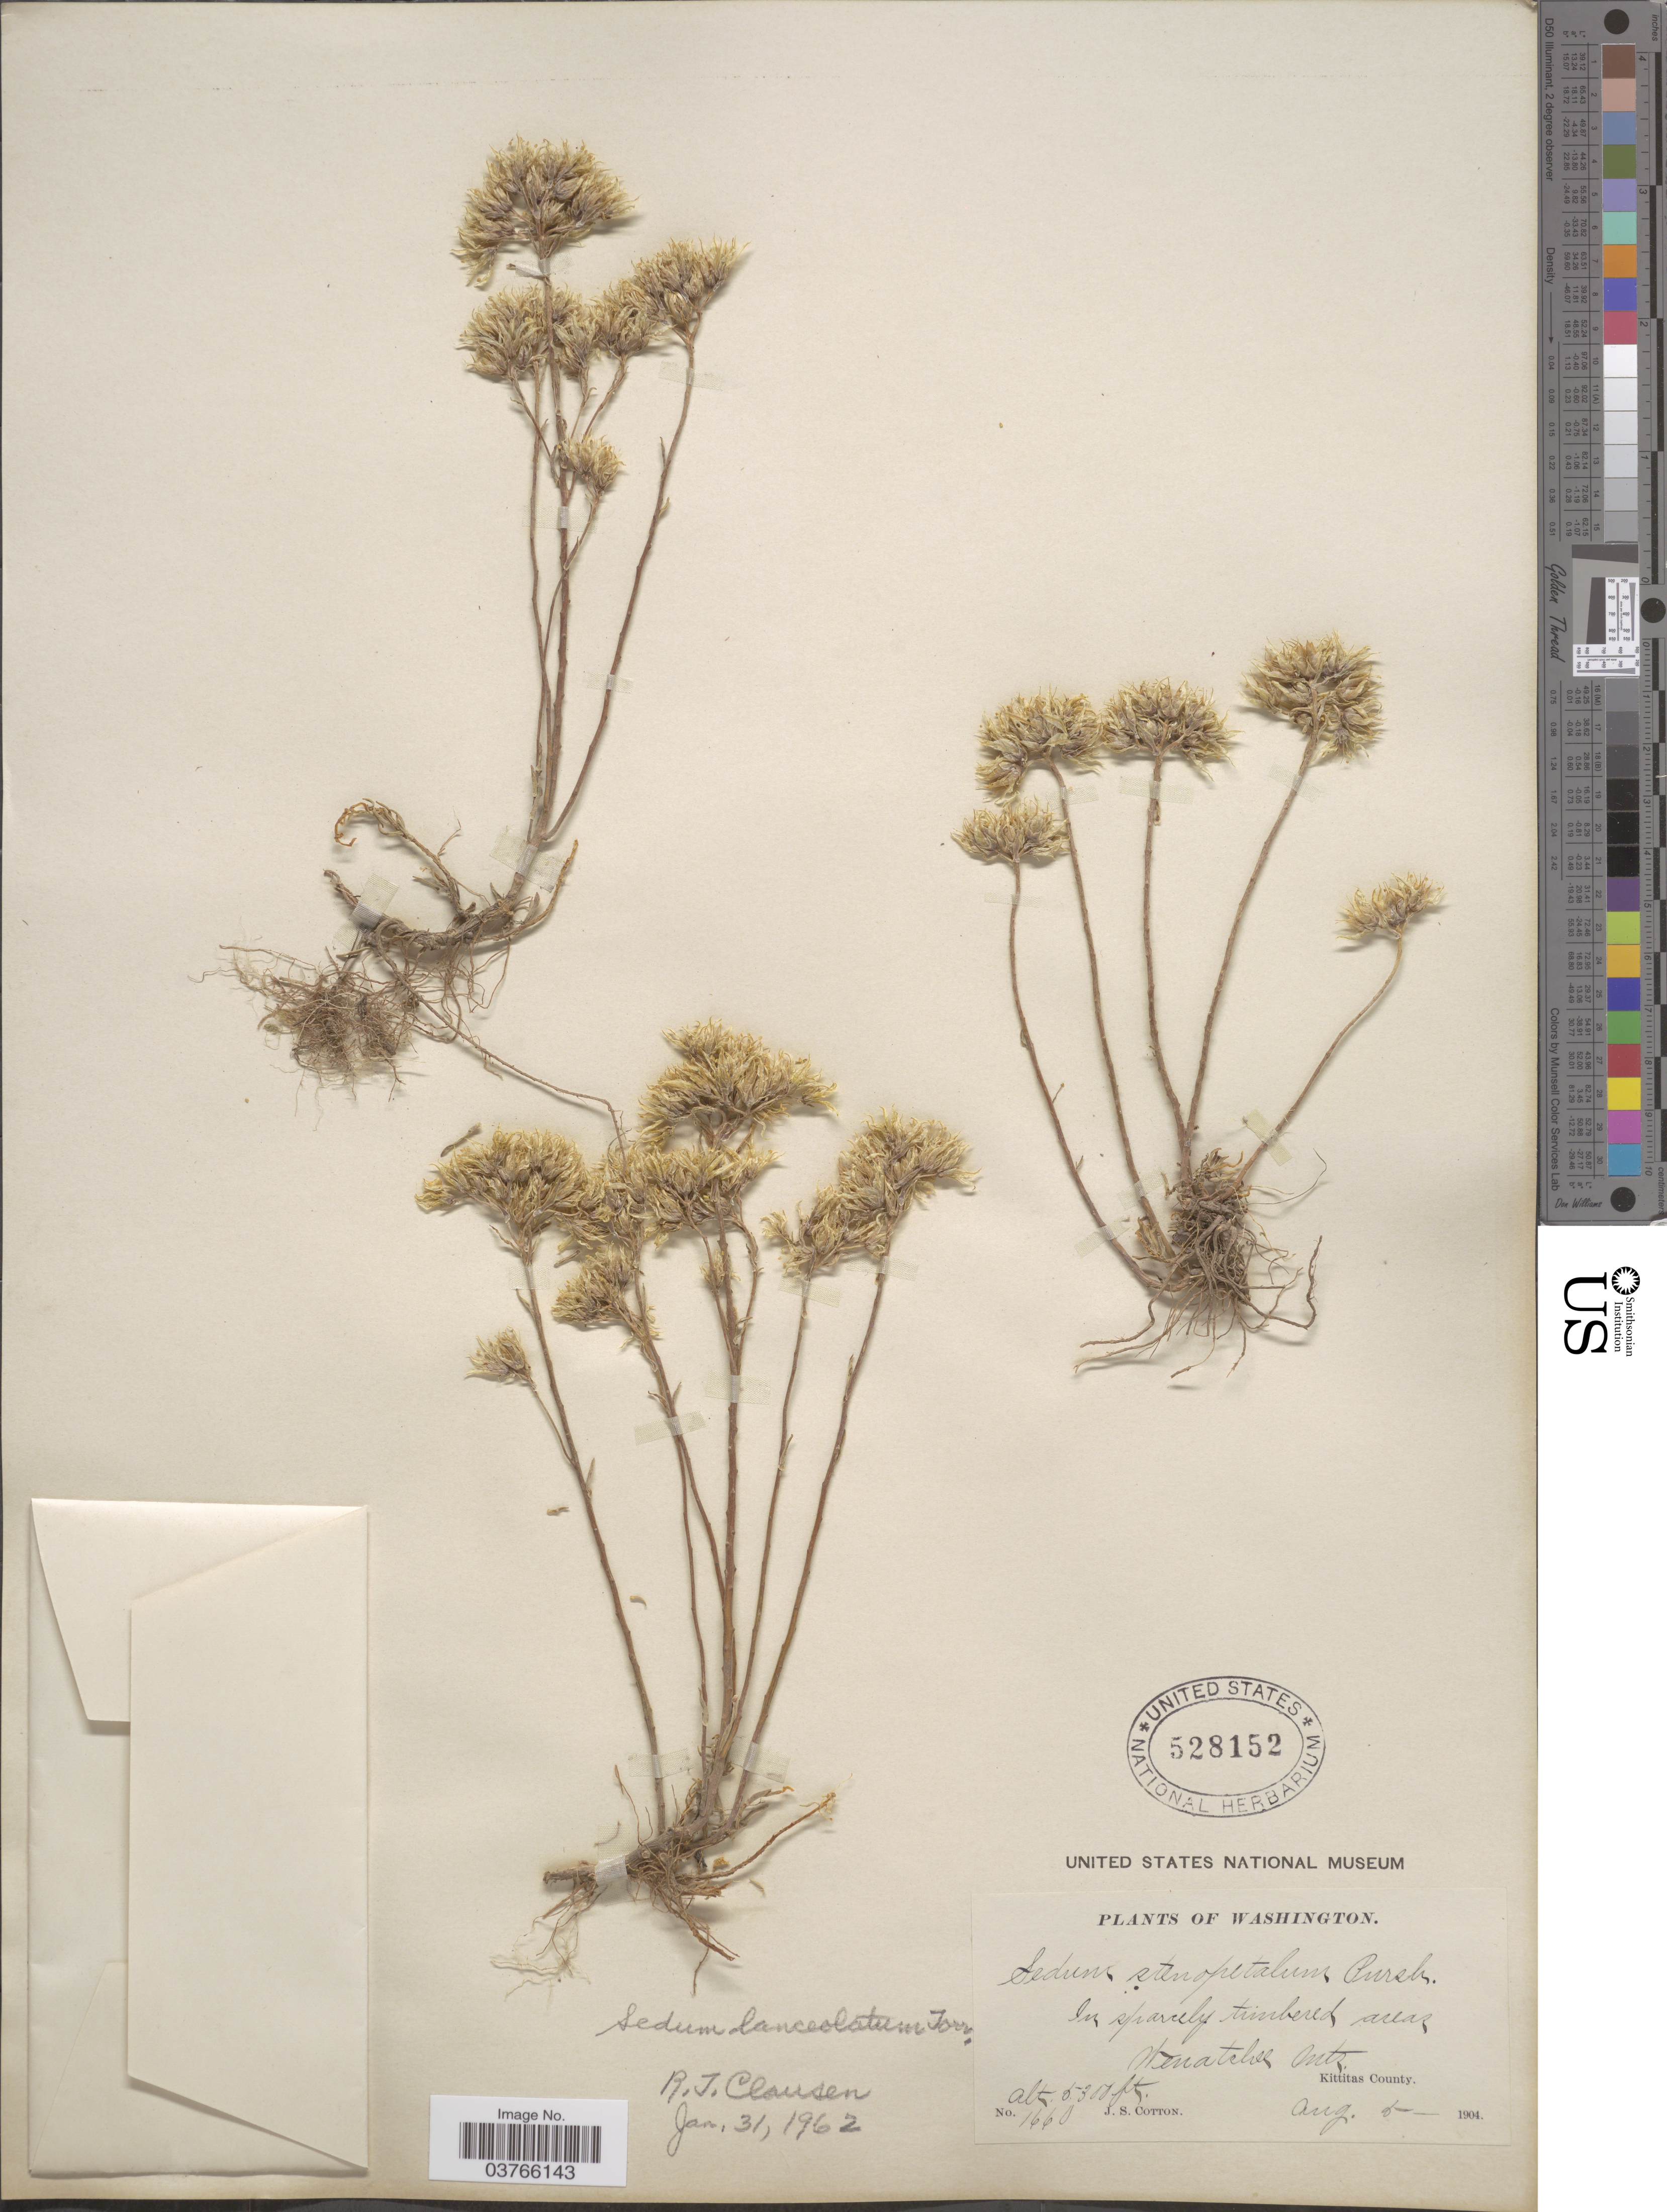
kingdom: Plantae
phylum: Tracheophyta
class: Magnoliopsida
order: Saxifragales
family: Crassulaceae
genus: Sedum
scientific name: Sedum lanceolatum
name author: Torr.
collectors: J. S. Cotton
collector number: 1660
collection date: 1904-08-05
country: United States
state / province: Washington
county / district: Kittitas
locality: In sparcely timbered areas Wenatchee Mts. Kittitas County.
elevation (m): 1615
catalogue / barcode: US 528152